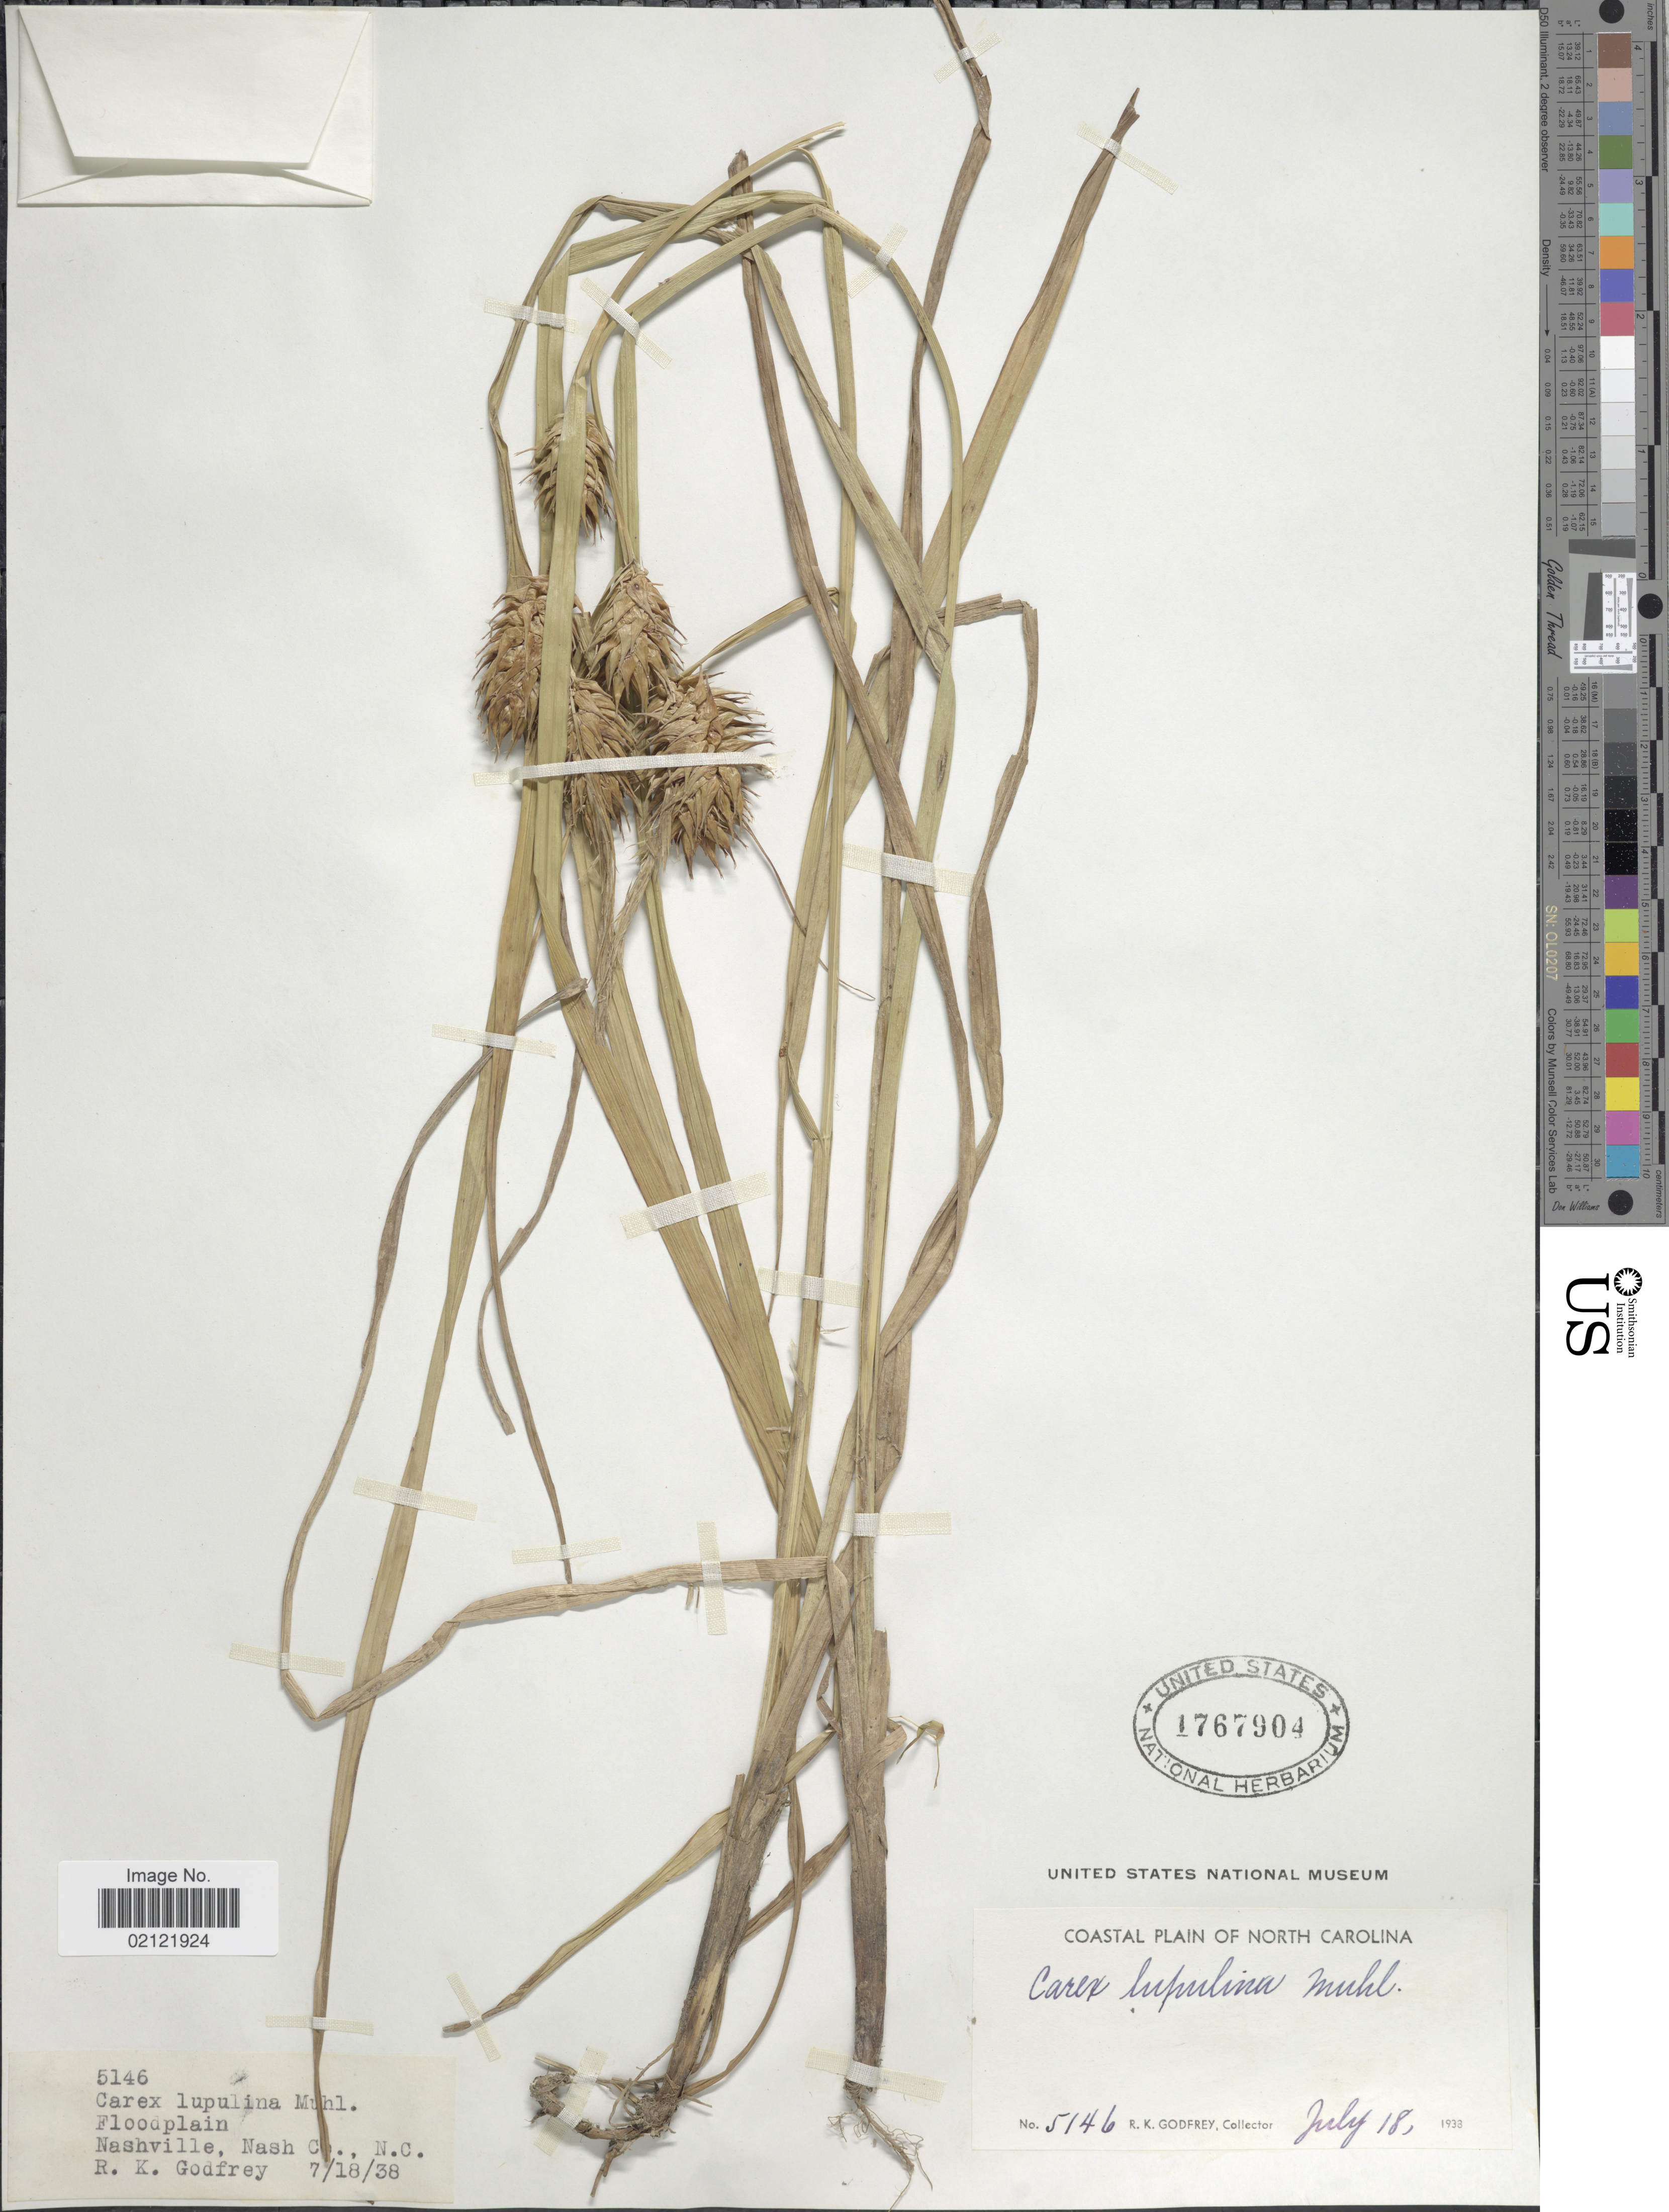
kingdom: Plantae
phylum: Tracheophyta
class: Liliopsida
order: Poales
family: Cyperaceae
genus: Carex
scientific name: Carex lupulina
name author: Muhl. ex Willd.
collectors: R. K. Godfrey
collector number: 5146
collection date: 1938-07-18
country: United States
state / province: North Carolina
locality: Coastal Plain of North Carolina. Floodplain. Nashville, Nash Co., N.C.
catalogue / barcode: US 1767904